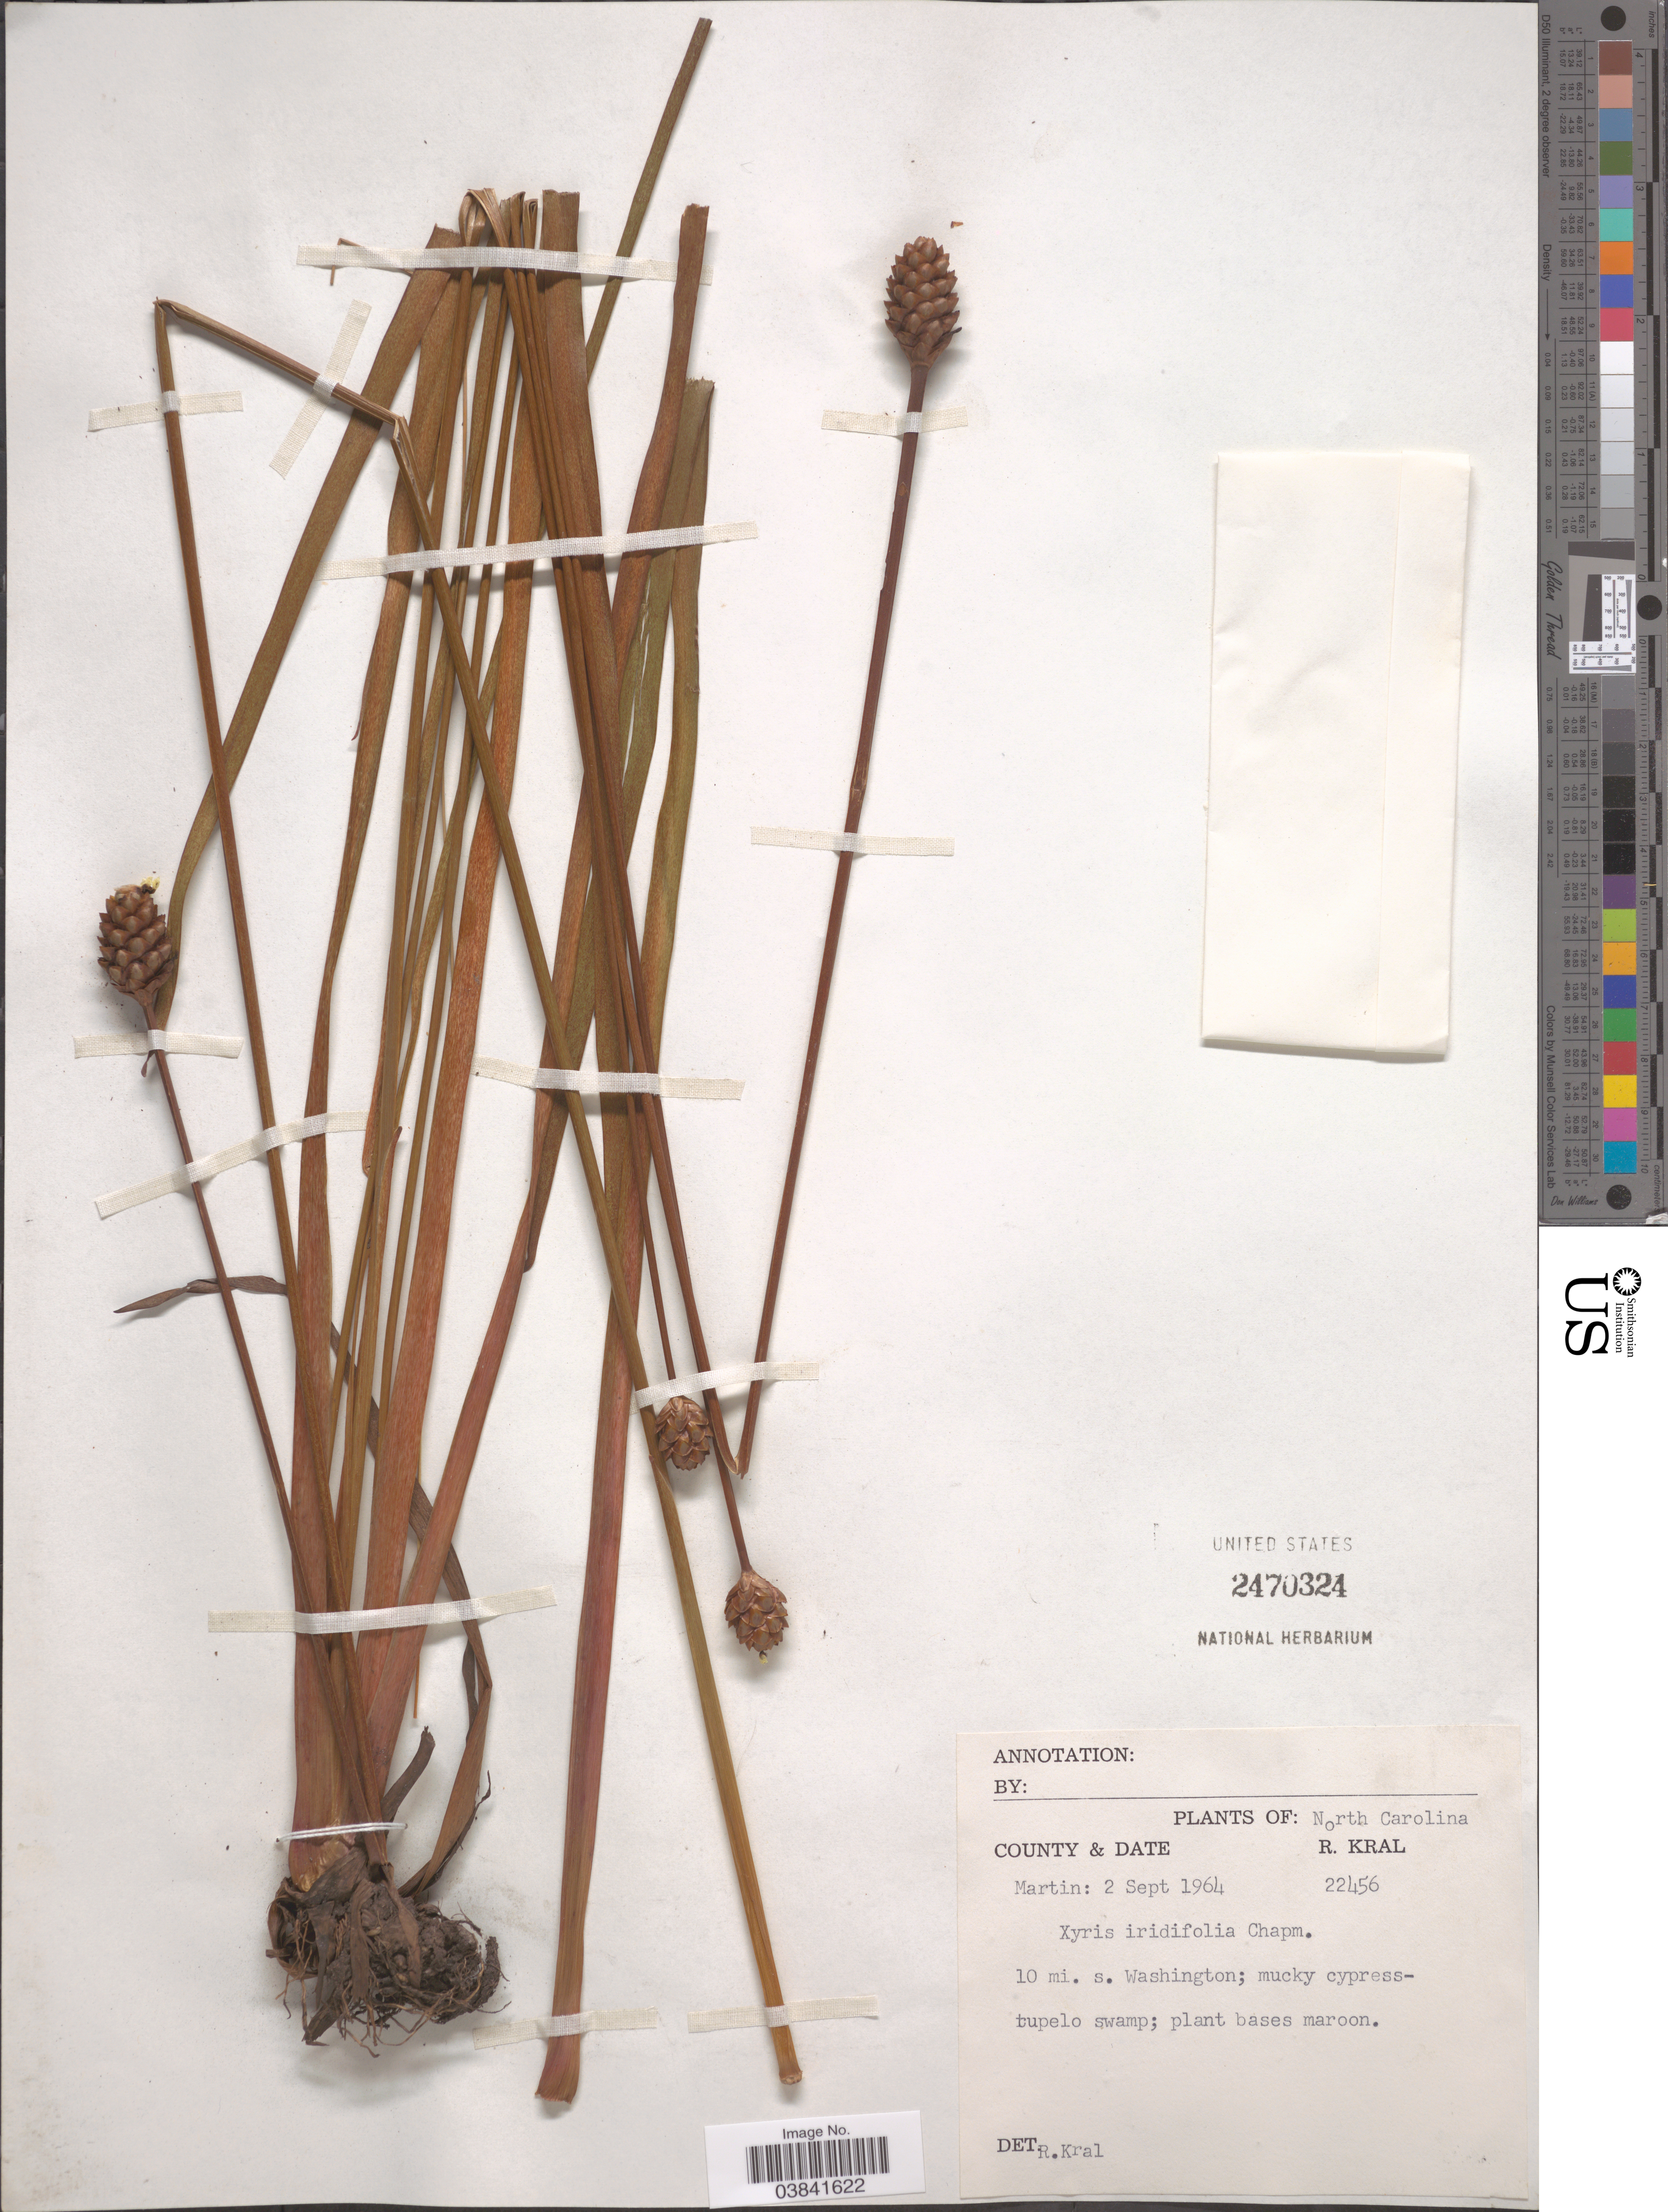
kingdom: Plantae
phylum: Tracheophyta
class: Liliopsida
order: Poales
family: Xyridaceae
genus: Xyris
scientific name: Xyris iridifolia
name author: Chapm.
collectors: R. Kral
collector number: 22456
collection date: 1964-09-02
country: United States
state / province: North Carolina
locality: County Martin: 10 mi. s. Washington.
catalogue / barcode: US 2470324